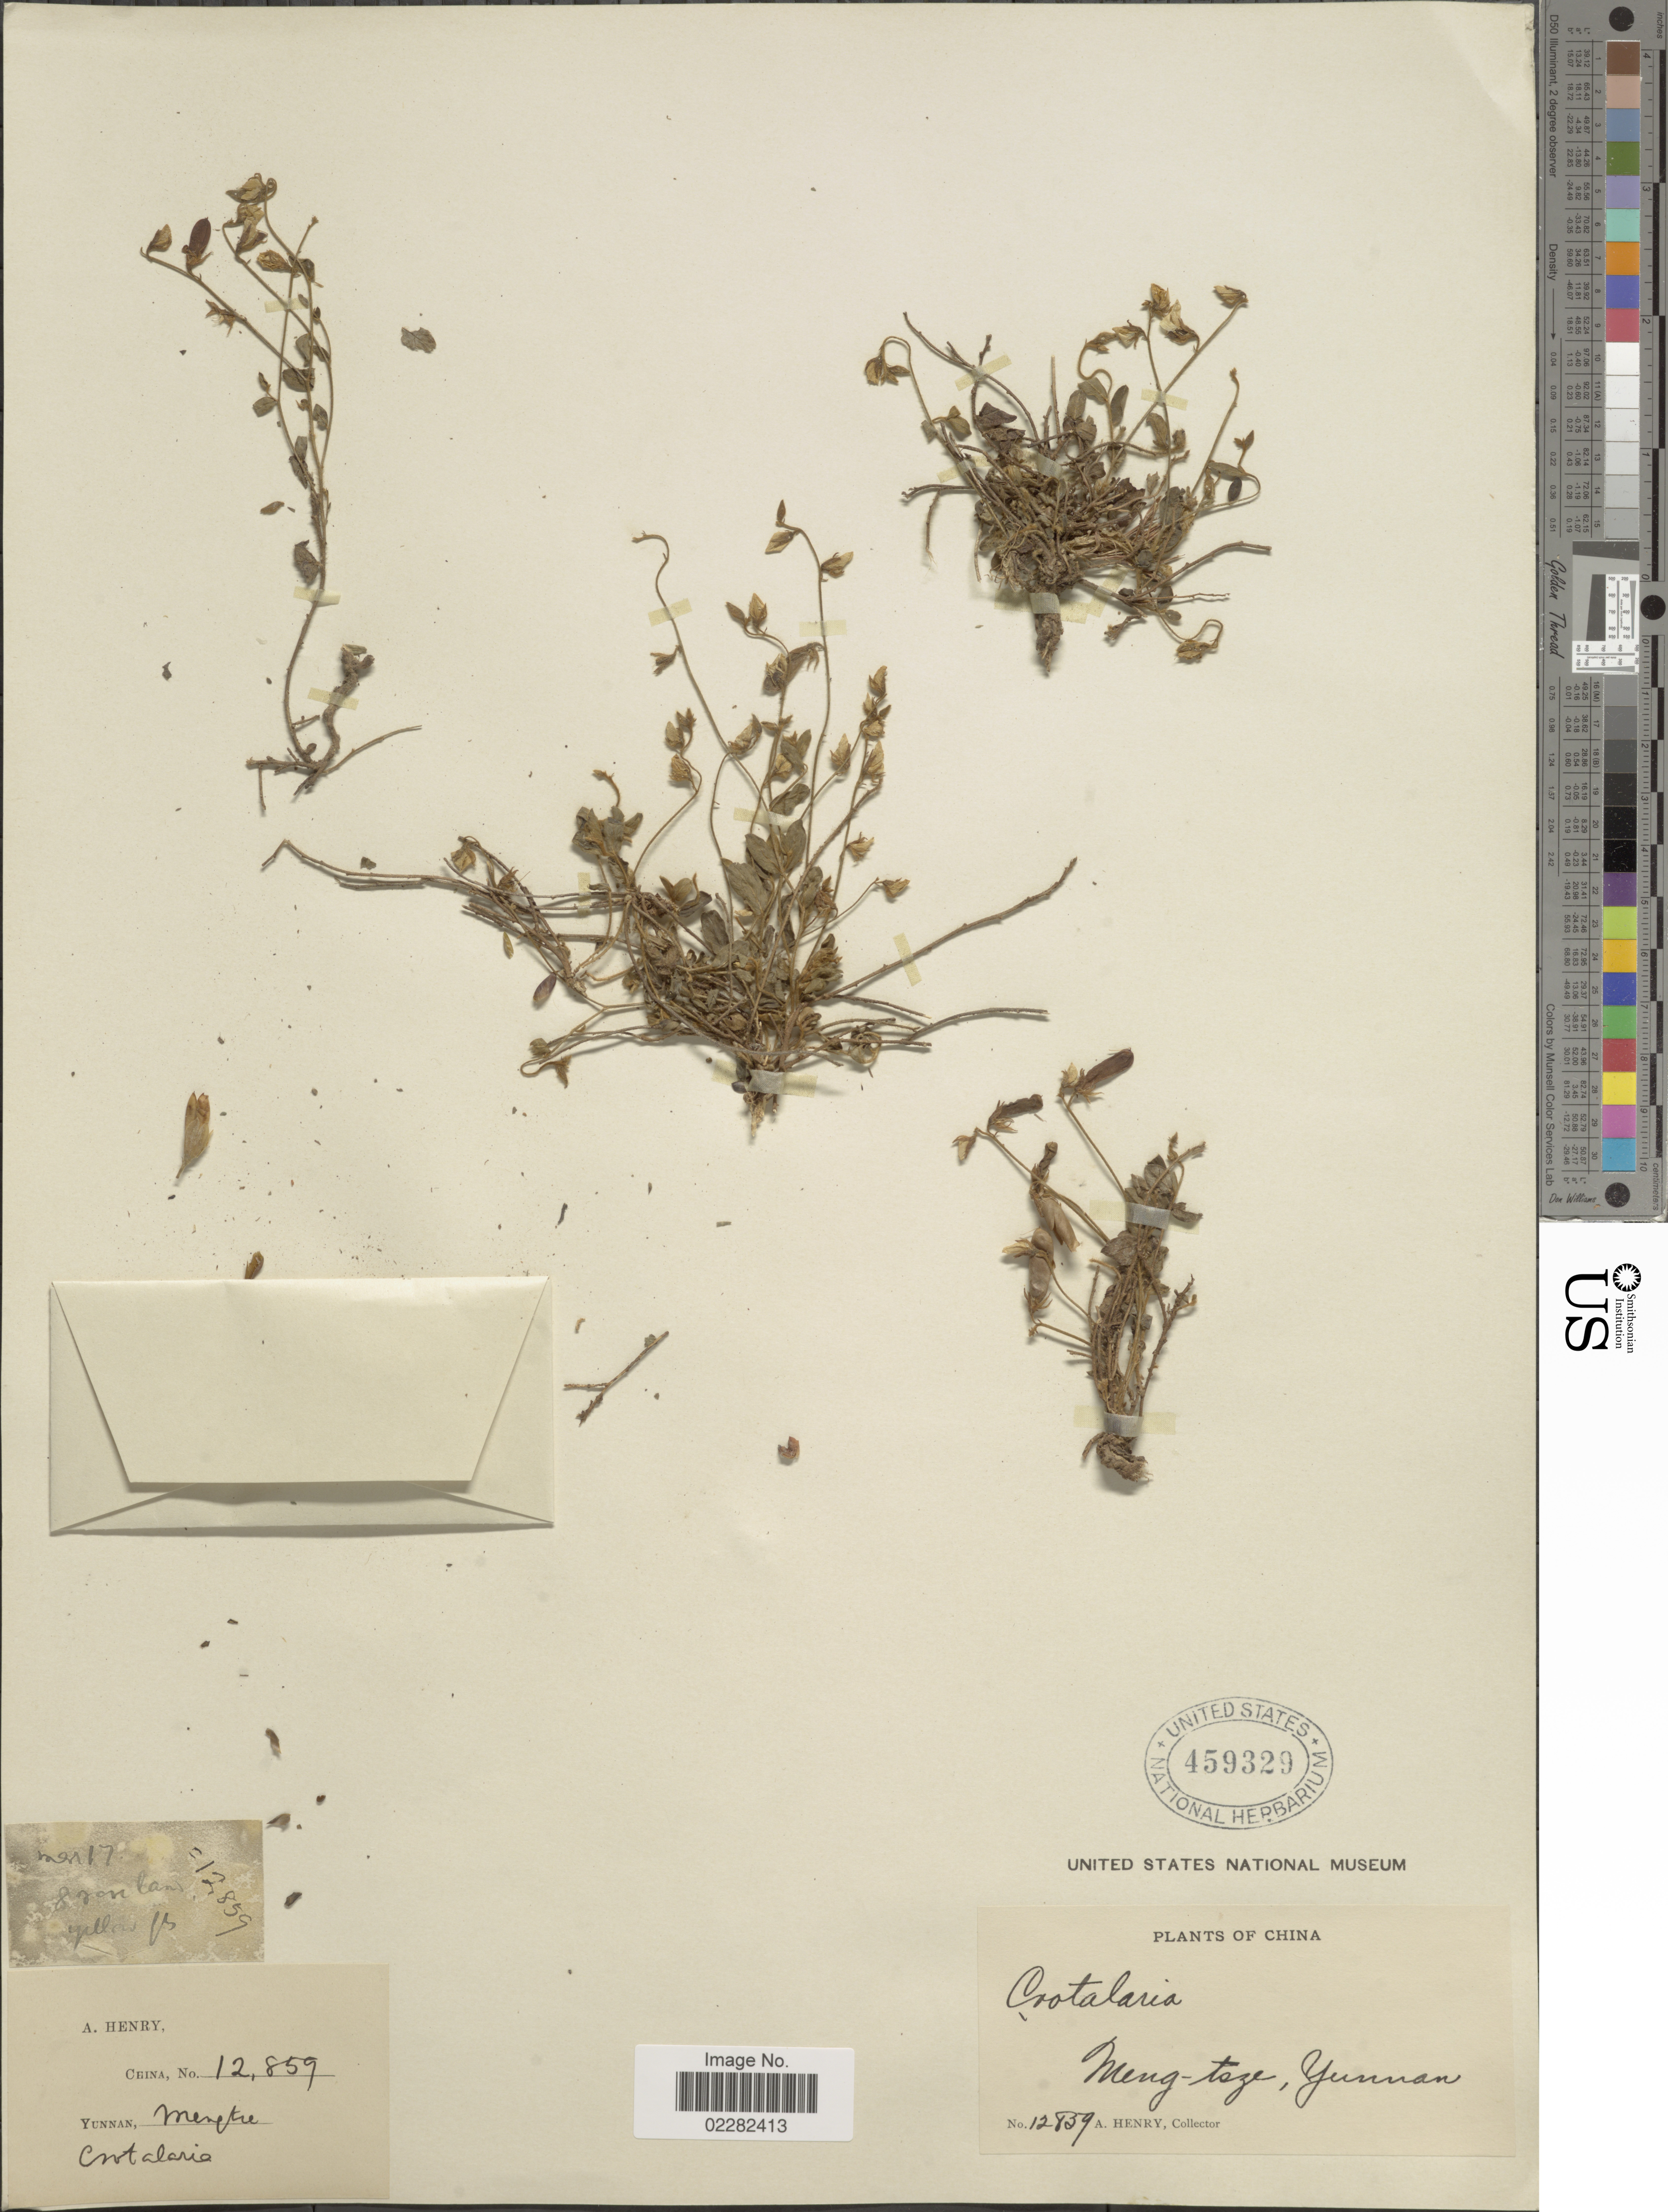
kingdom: Plantae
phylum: Tracheophyta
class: Magnoliopsida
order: Fabales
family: Fabaceae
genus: Crotalaria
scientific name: Crotalaria sp.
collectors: A. Henry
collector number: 12859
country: China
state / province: Yunnan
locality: Yunnan, Mengtze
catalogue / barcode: US 459329